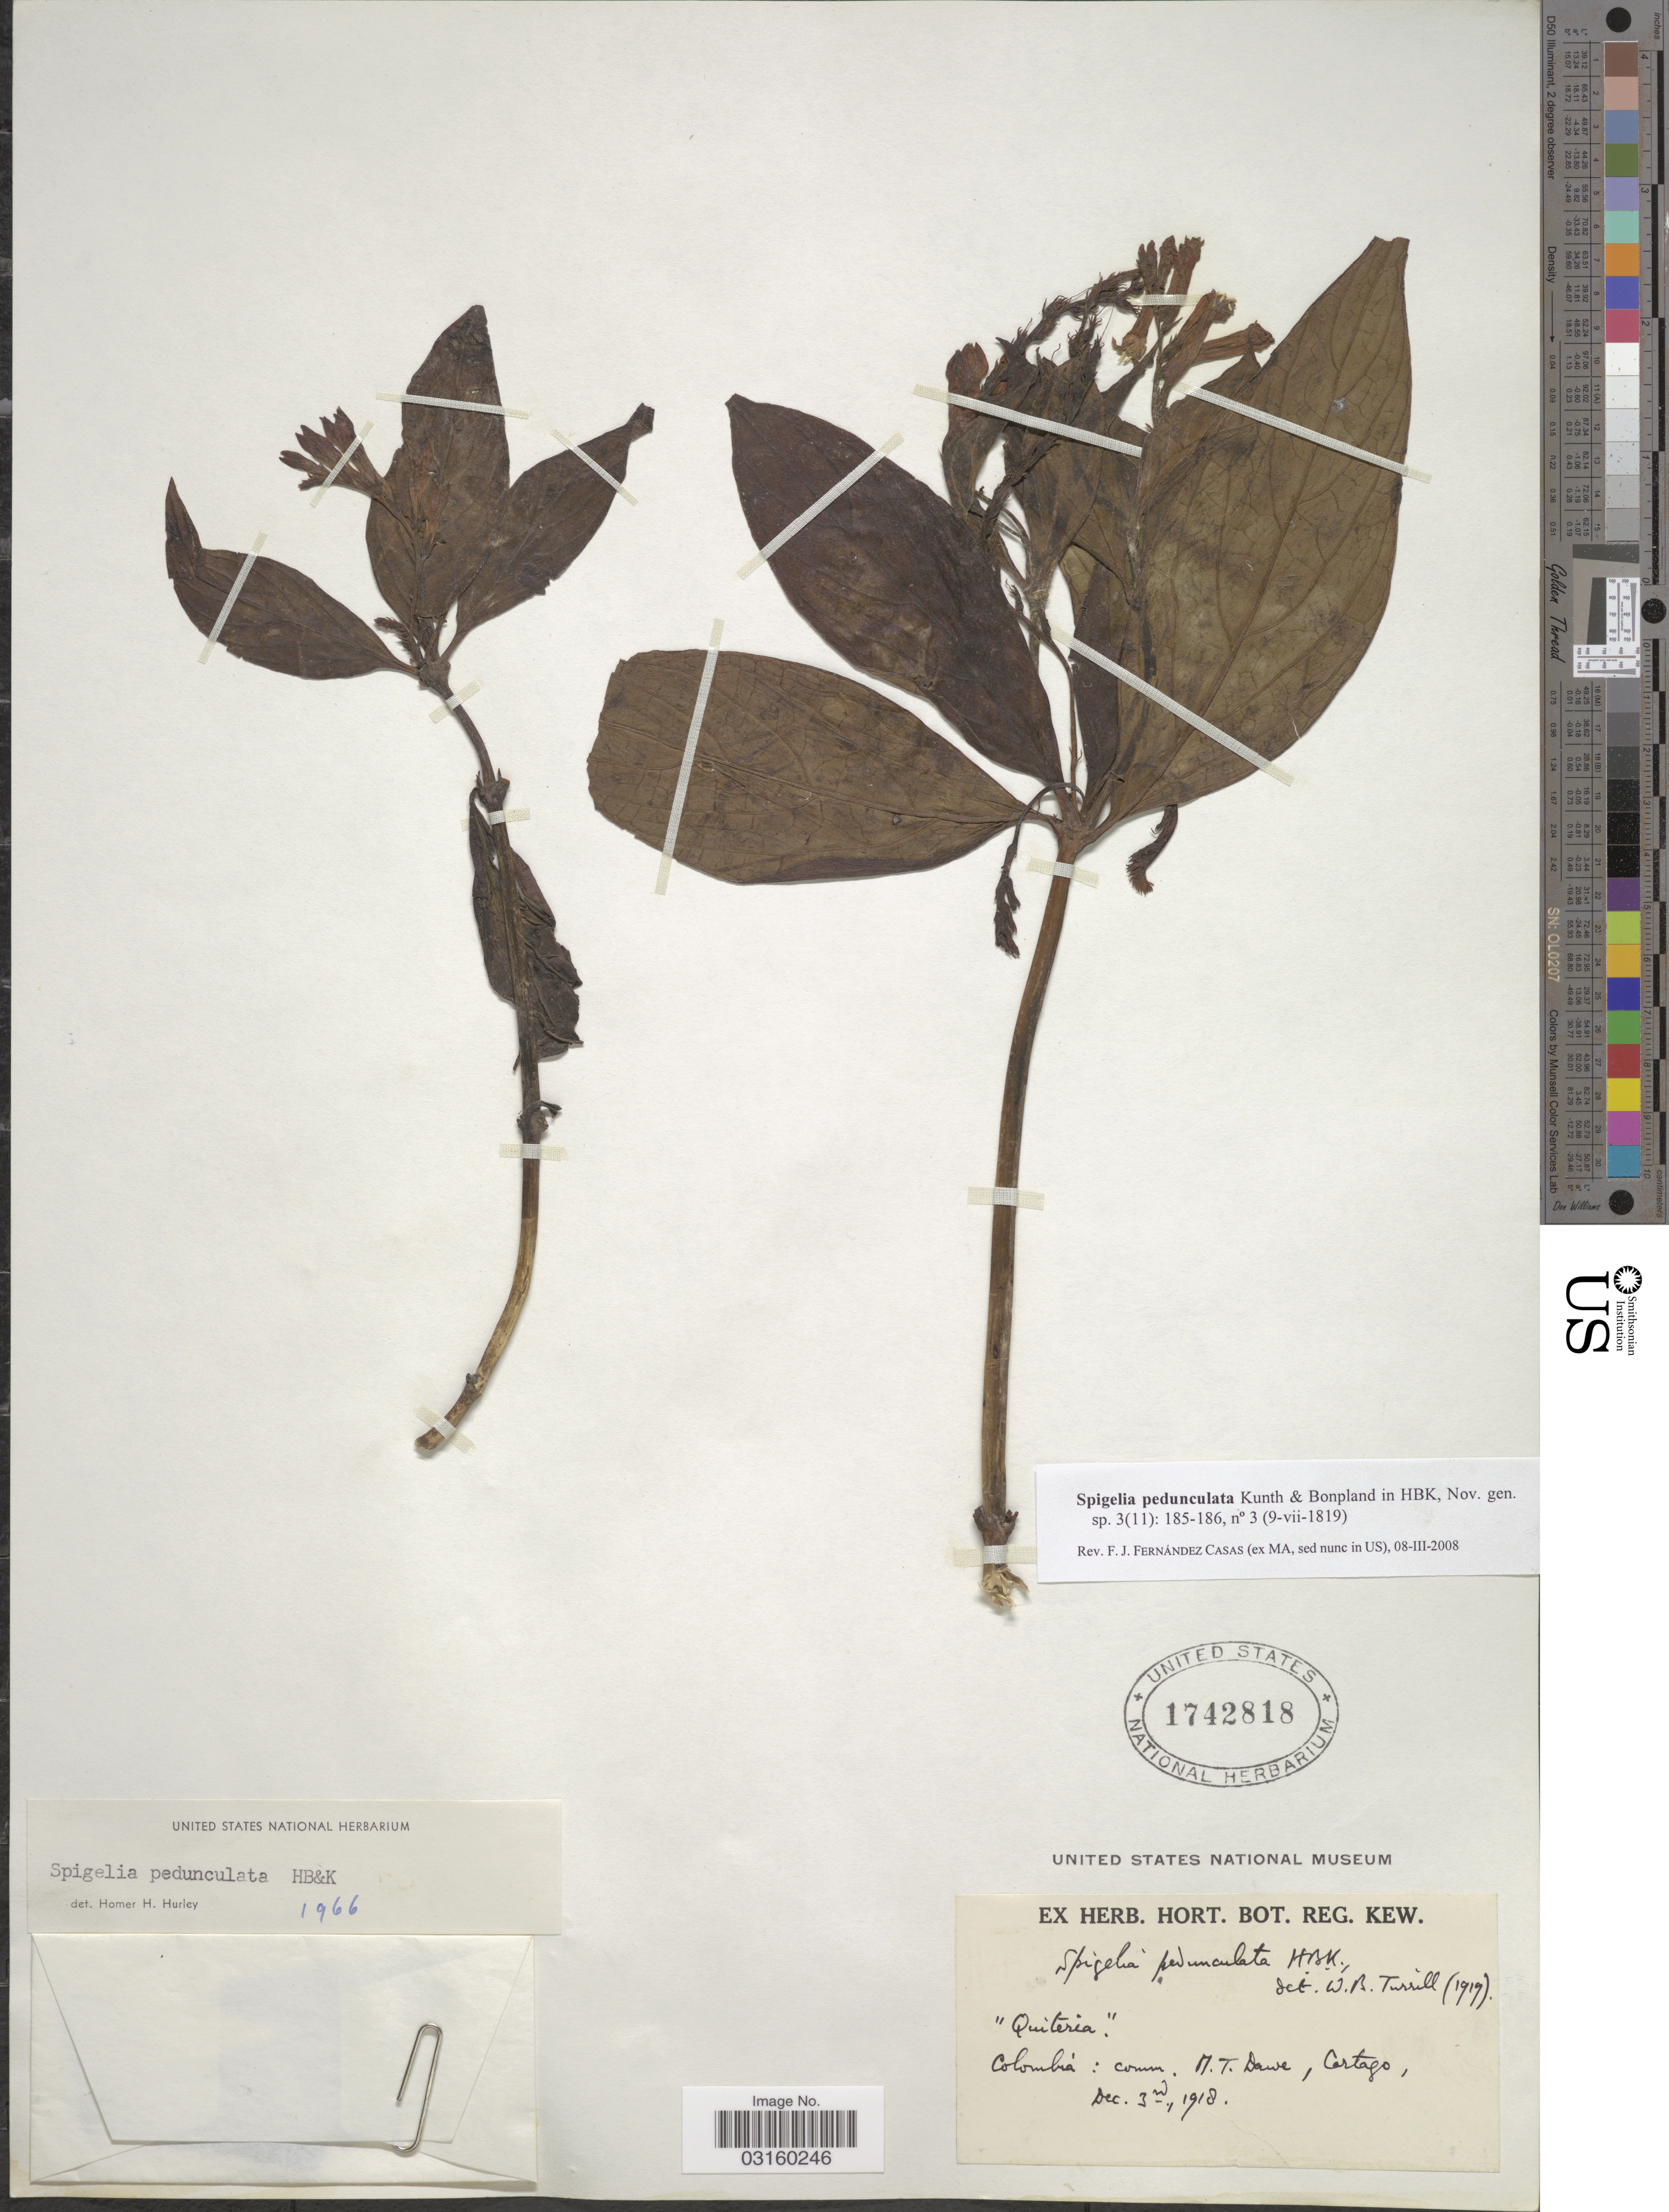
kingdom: Plantae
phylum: Tracheophyta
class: Magnoliopsida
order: Gentianales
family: Loganiaceae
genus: Spigelia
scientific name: Spigelia pedunculata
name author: Kunth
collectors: ex herb. Hort. Reg. Kew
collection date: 1918-12-03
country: Costa Rica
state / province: Cartago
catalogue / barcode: US 1742818